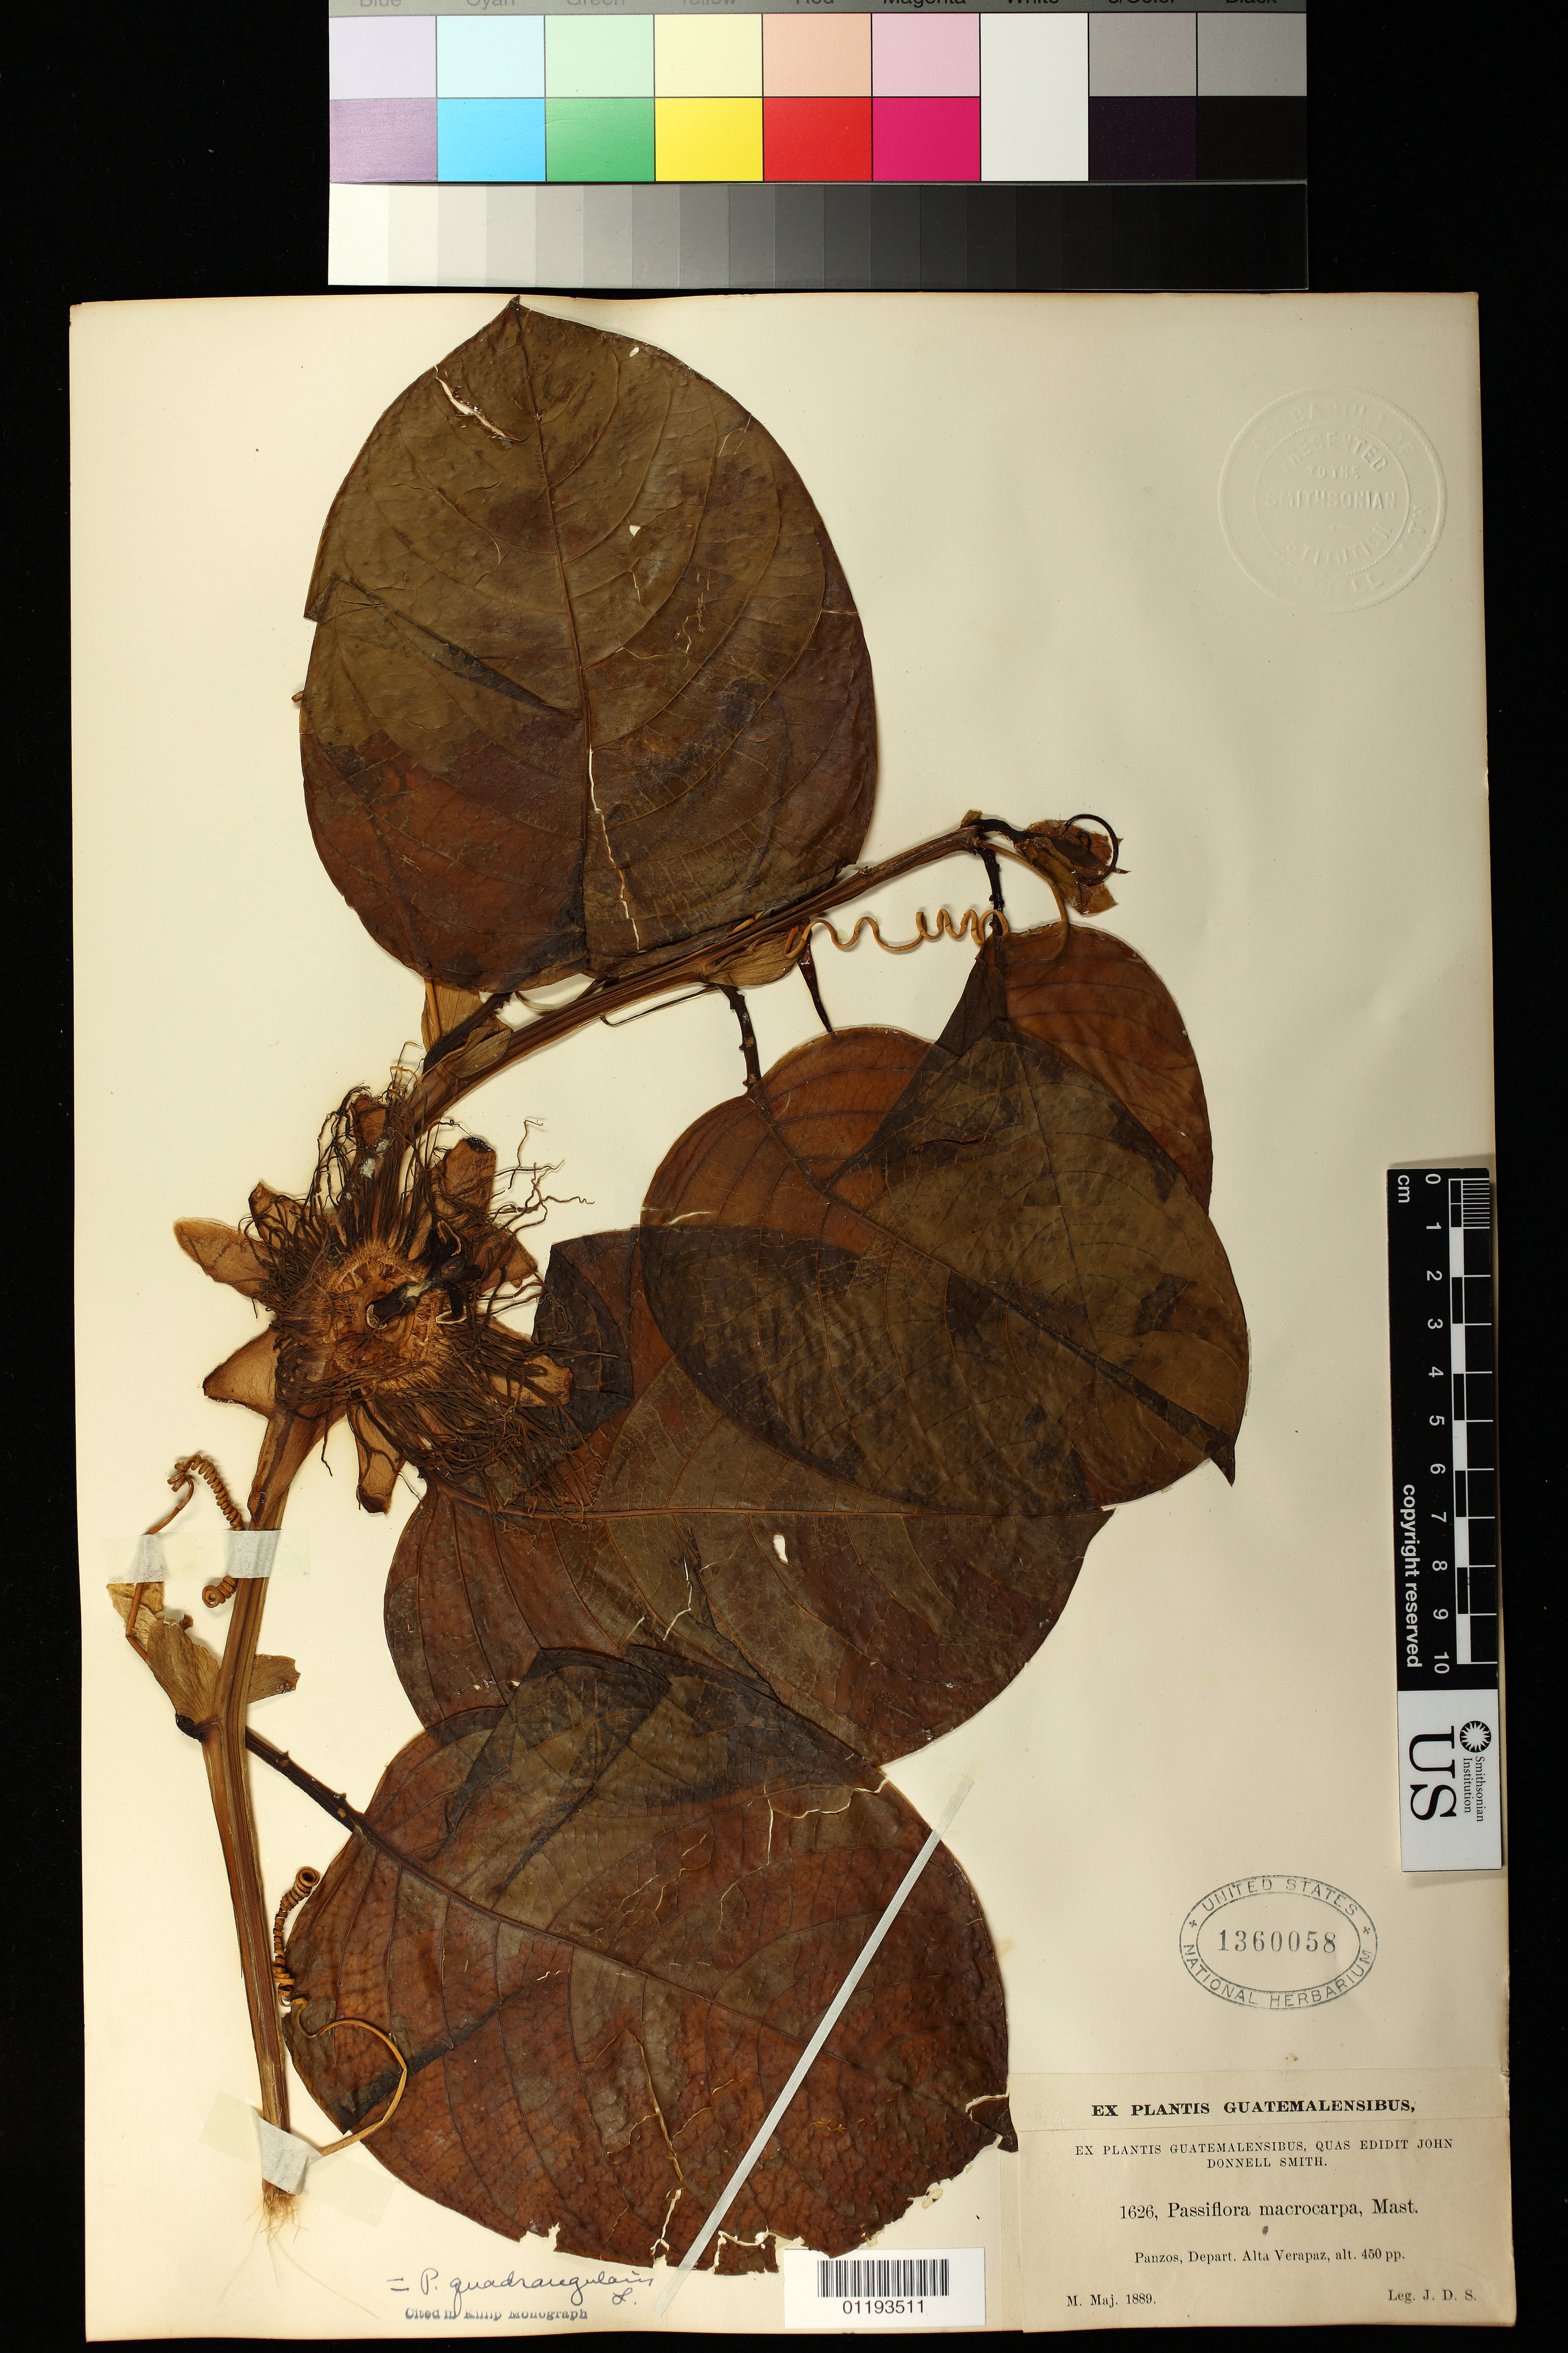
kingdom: Plantae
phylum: Tracheophyta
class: Magnoliopsida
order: Malpighiales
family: Passifloraceae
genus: Passiflora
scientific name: Passiflora quadrangularis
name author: L.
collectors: J. Donnell Smith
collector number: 1626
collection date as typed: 1889-05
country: Guatemala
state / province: Alta Verapaz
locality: Panzos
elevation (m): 137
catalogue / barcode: US 1360058